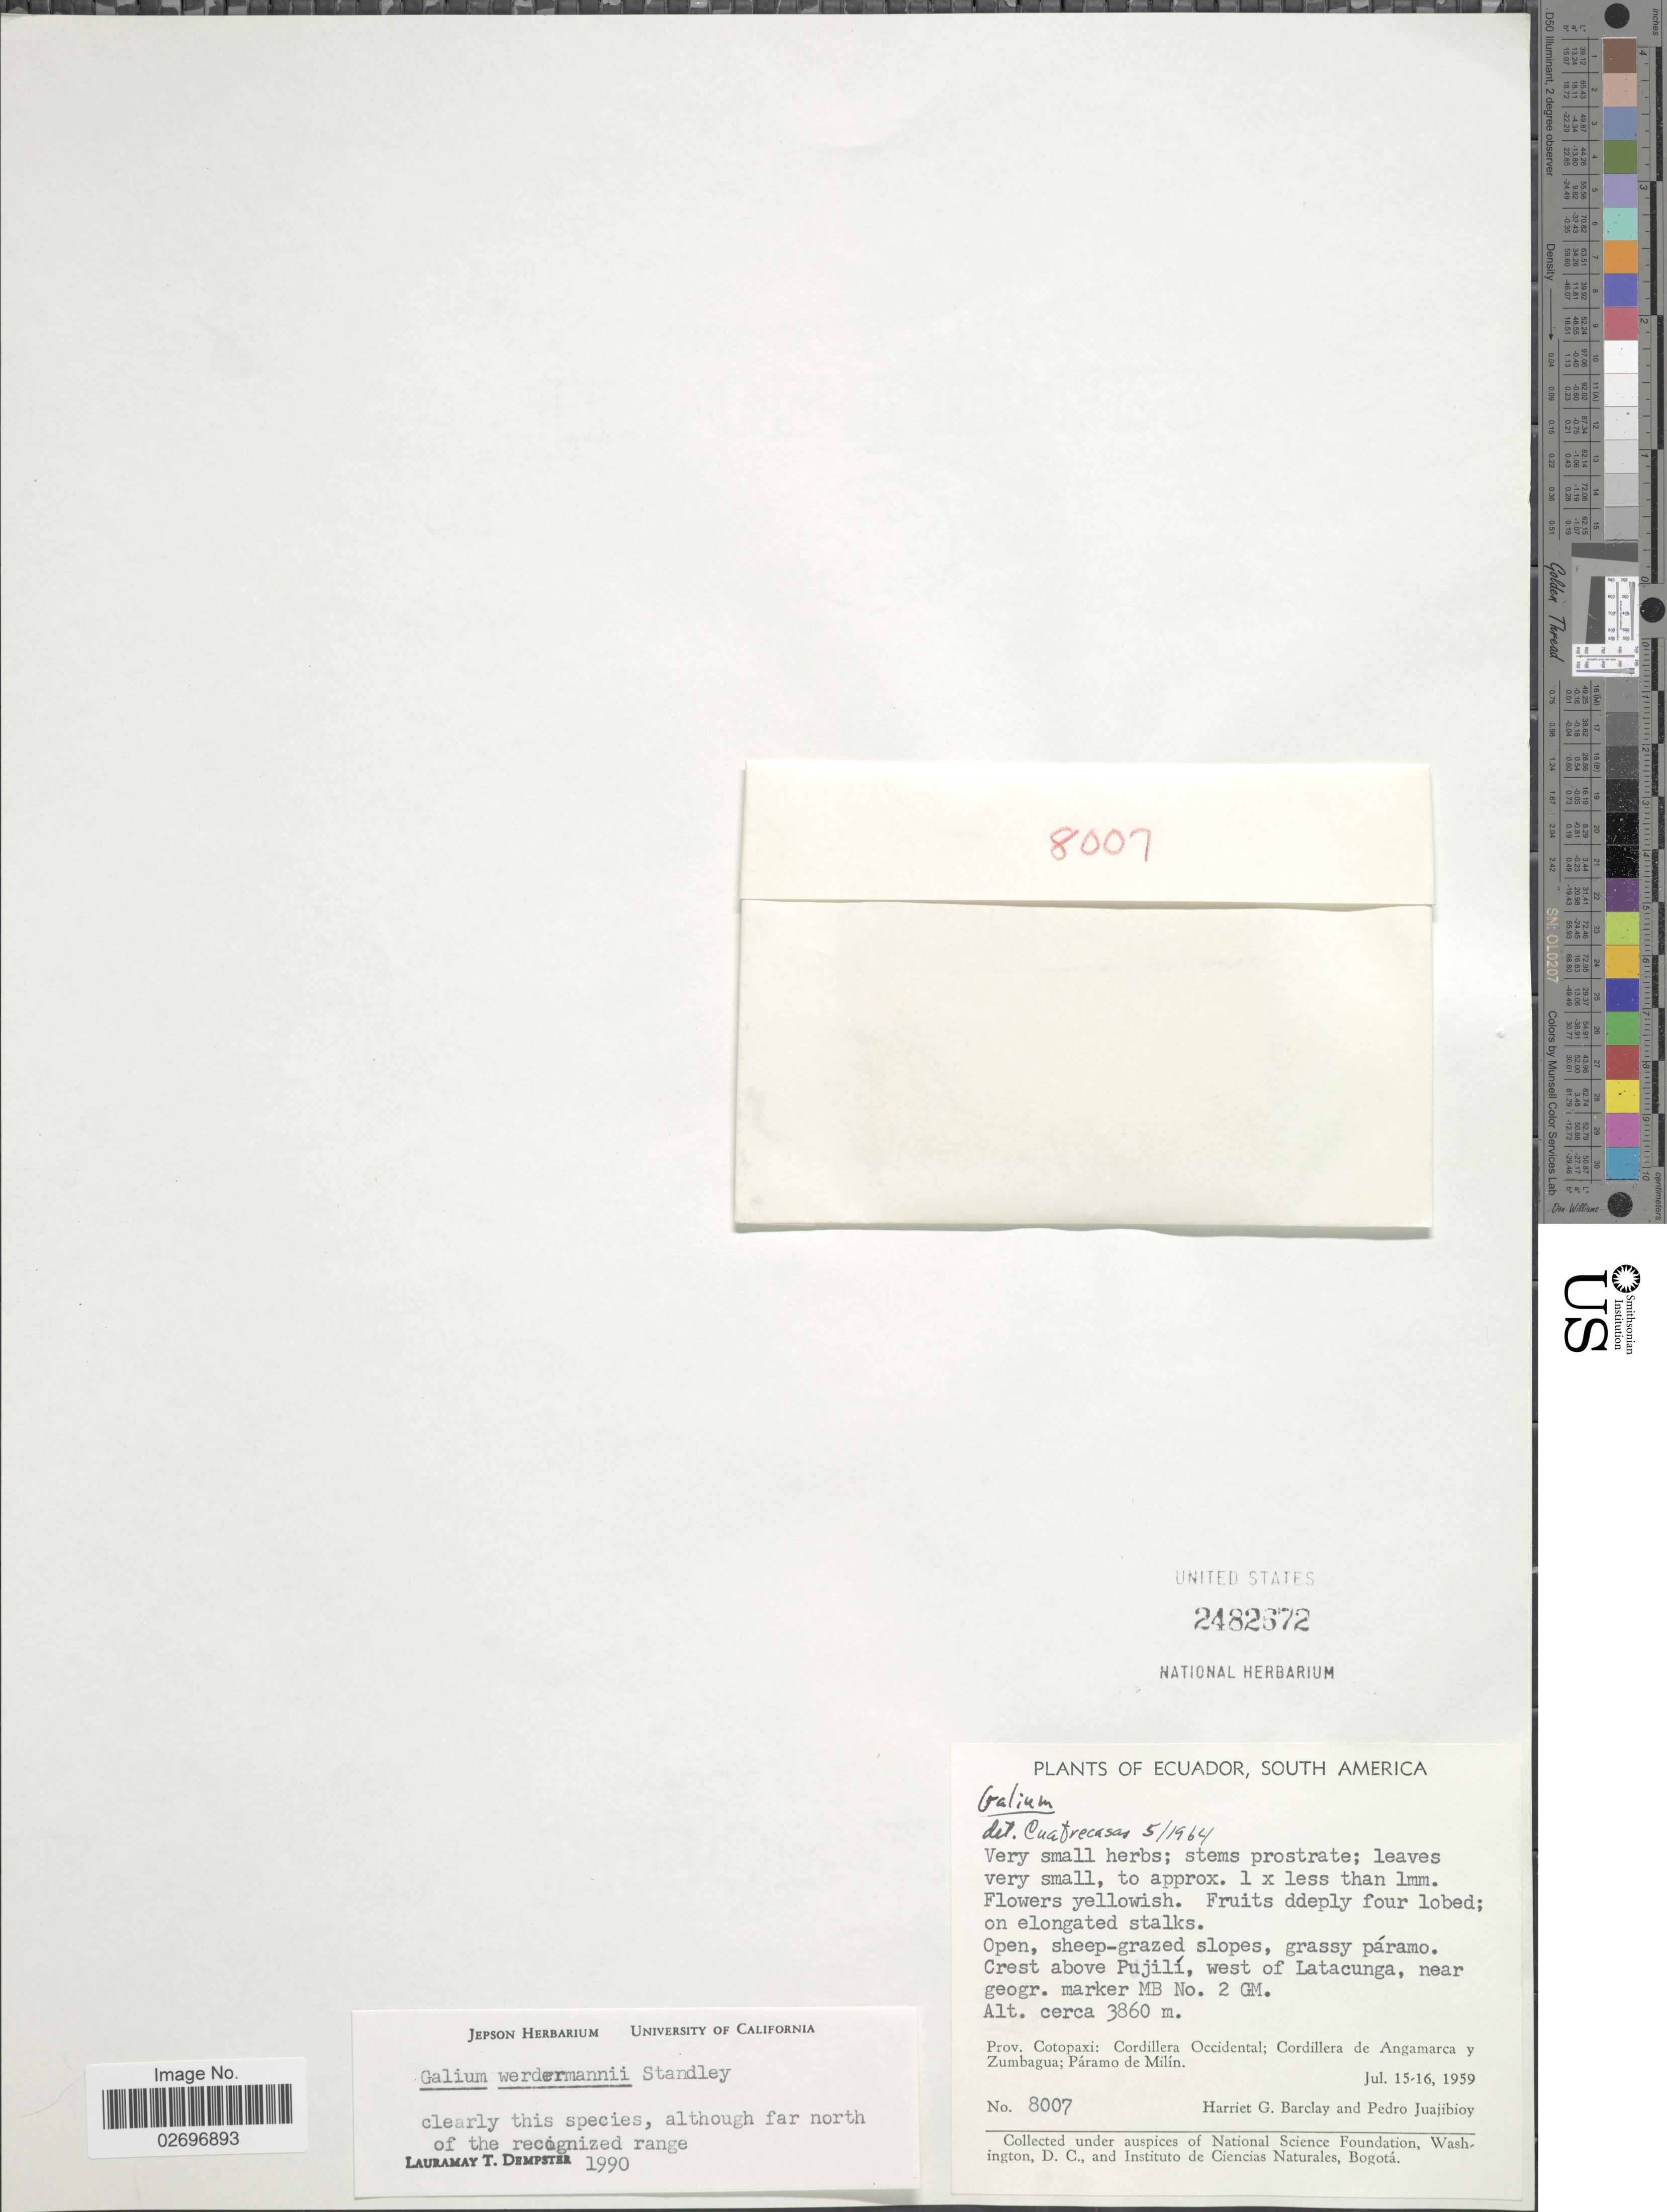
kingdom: Plantae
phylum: Tracheophyta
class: Magnoliopsida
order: Gentianales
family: Rubiaceae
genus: Galium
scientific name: Galium werdermannii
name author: Standl.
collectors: H. G. Barclay & P. Juajibioy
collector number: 8007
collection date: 1959-07-15/1959-07-16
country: Ecuador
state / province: Cotopaxi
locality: Cordillera Occidental; Cordillera de Angamarca y Zumbagua; Paramo de Milin, crest above Pujili, west of Latacunga, near geogr. marker MB no. 2 GM.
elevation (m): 3860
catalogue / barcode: US 2482672